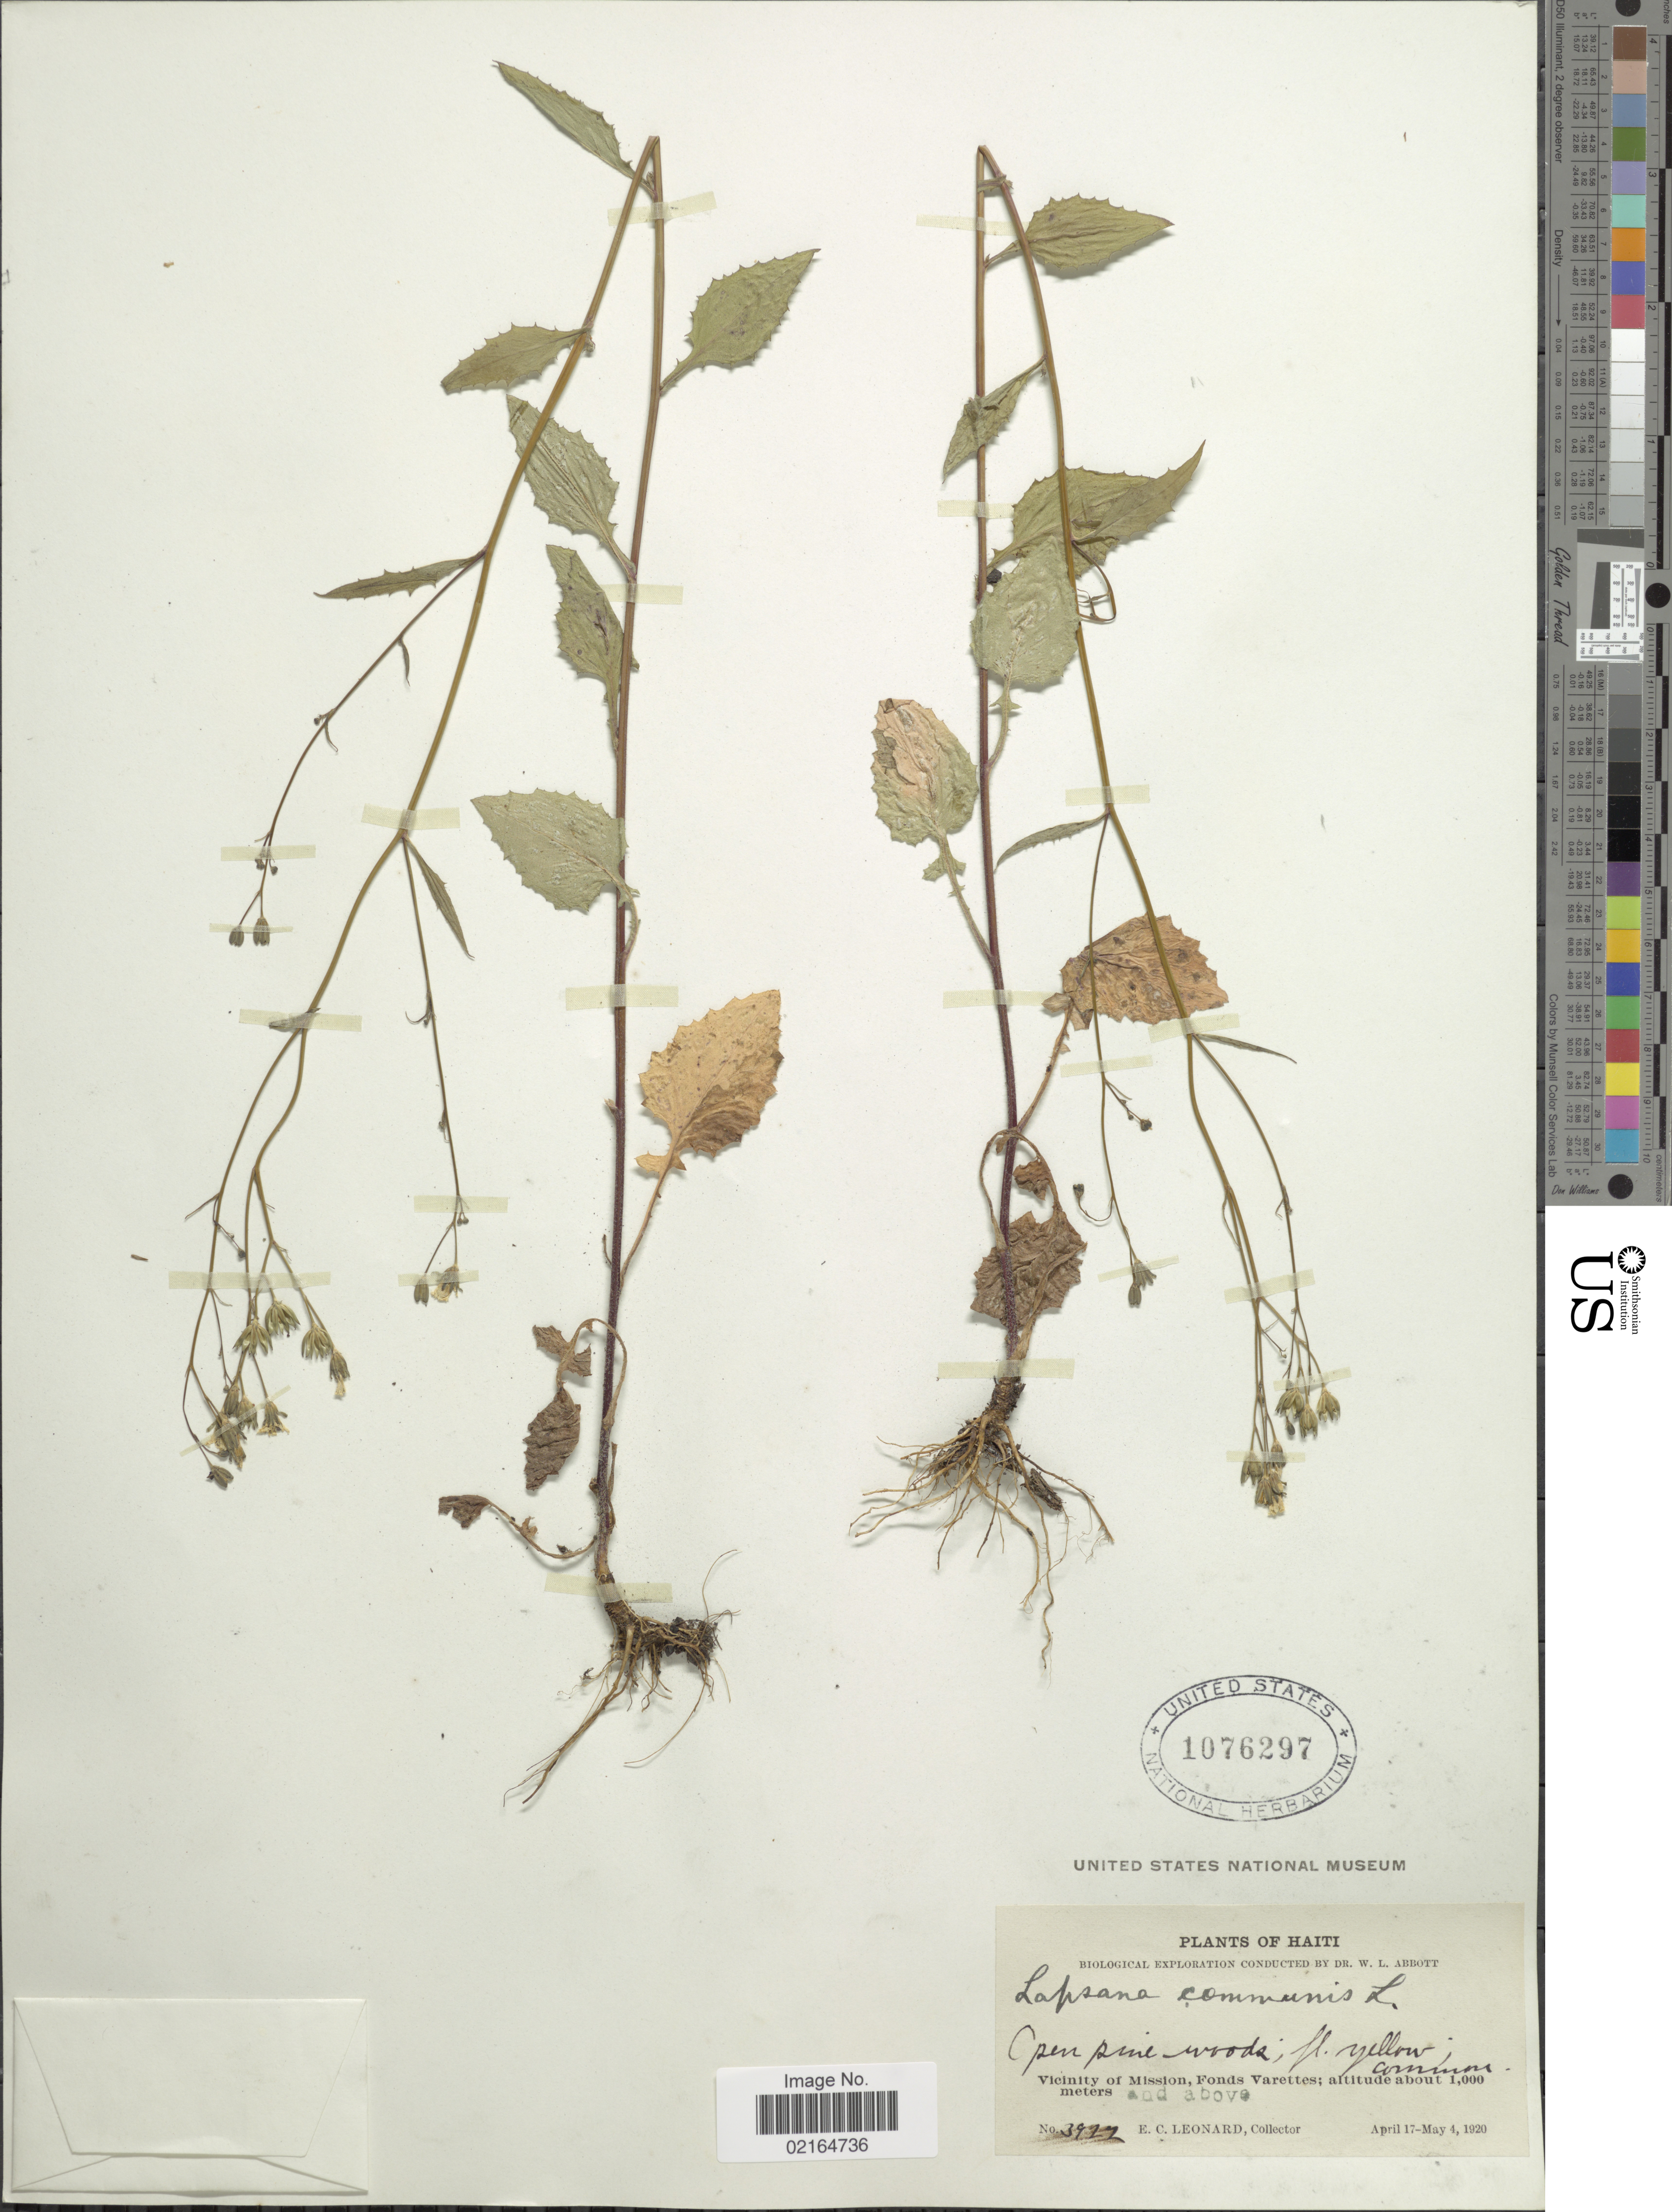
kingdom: Plantae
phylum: Tracheophyta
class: Magnoliopsida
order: Asterales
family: Asteraceae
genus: Lapsana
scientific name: Lapsana communis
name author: L.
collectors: E. C. Leonard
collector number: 3922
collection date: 1920-04-17/1920-05-04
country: Haiti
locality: Vicinity of Mission, Fonds Varettes.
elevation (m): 1000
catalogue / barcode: US 1076297